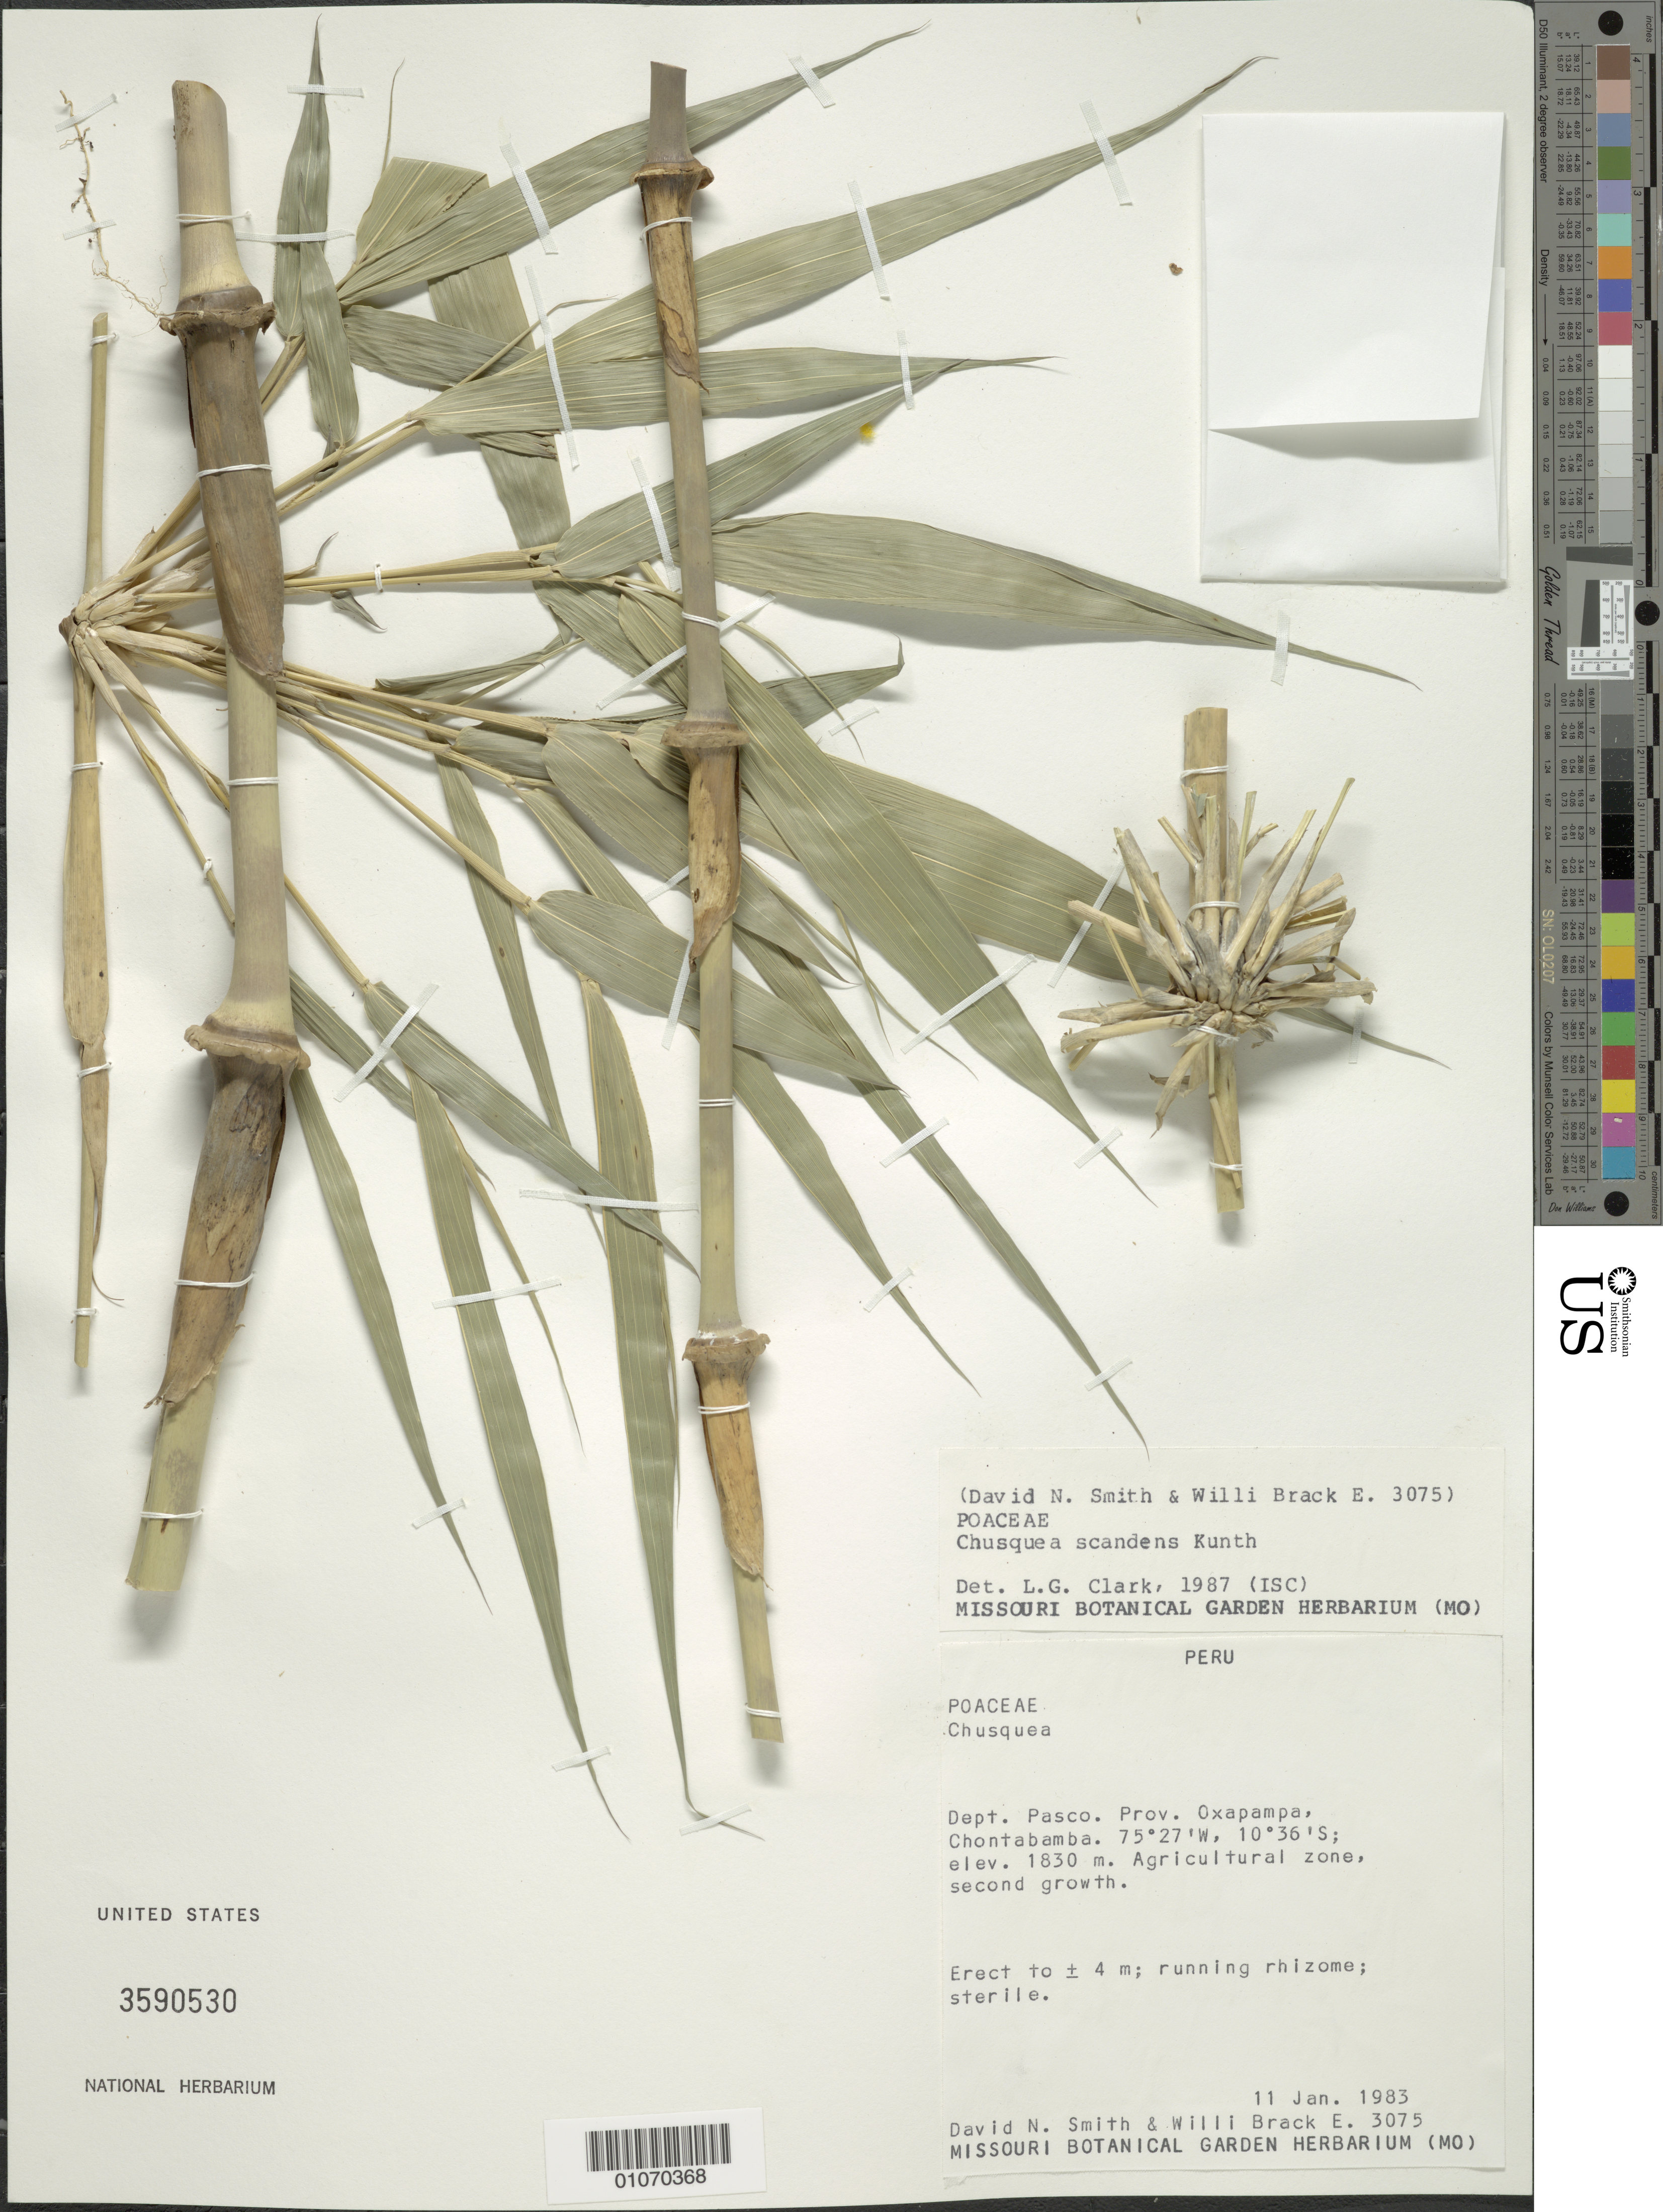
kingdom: Plantae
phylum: Tracheophyta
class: Liliopsida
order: Poales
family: Poaceae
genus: Chusquea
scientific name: Chusquea scandens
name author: Kunth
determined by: Clark, Lynn G., (ISC), Iowa State University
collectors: D. Smith & W. Brack-Egg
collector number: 3075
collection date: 1983-01-11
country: Peru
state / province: Pasco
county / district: Oxapampa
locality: Chontabamba.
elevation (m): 1830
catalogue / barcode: US 3590530